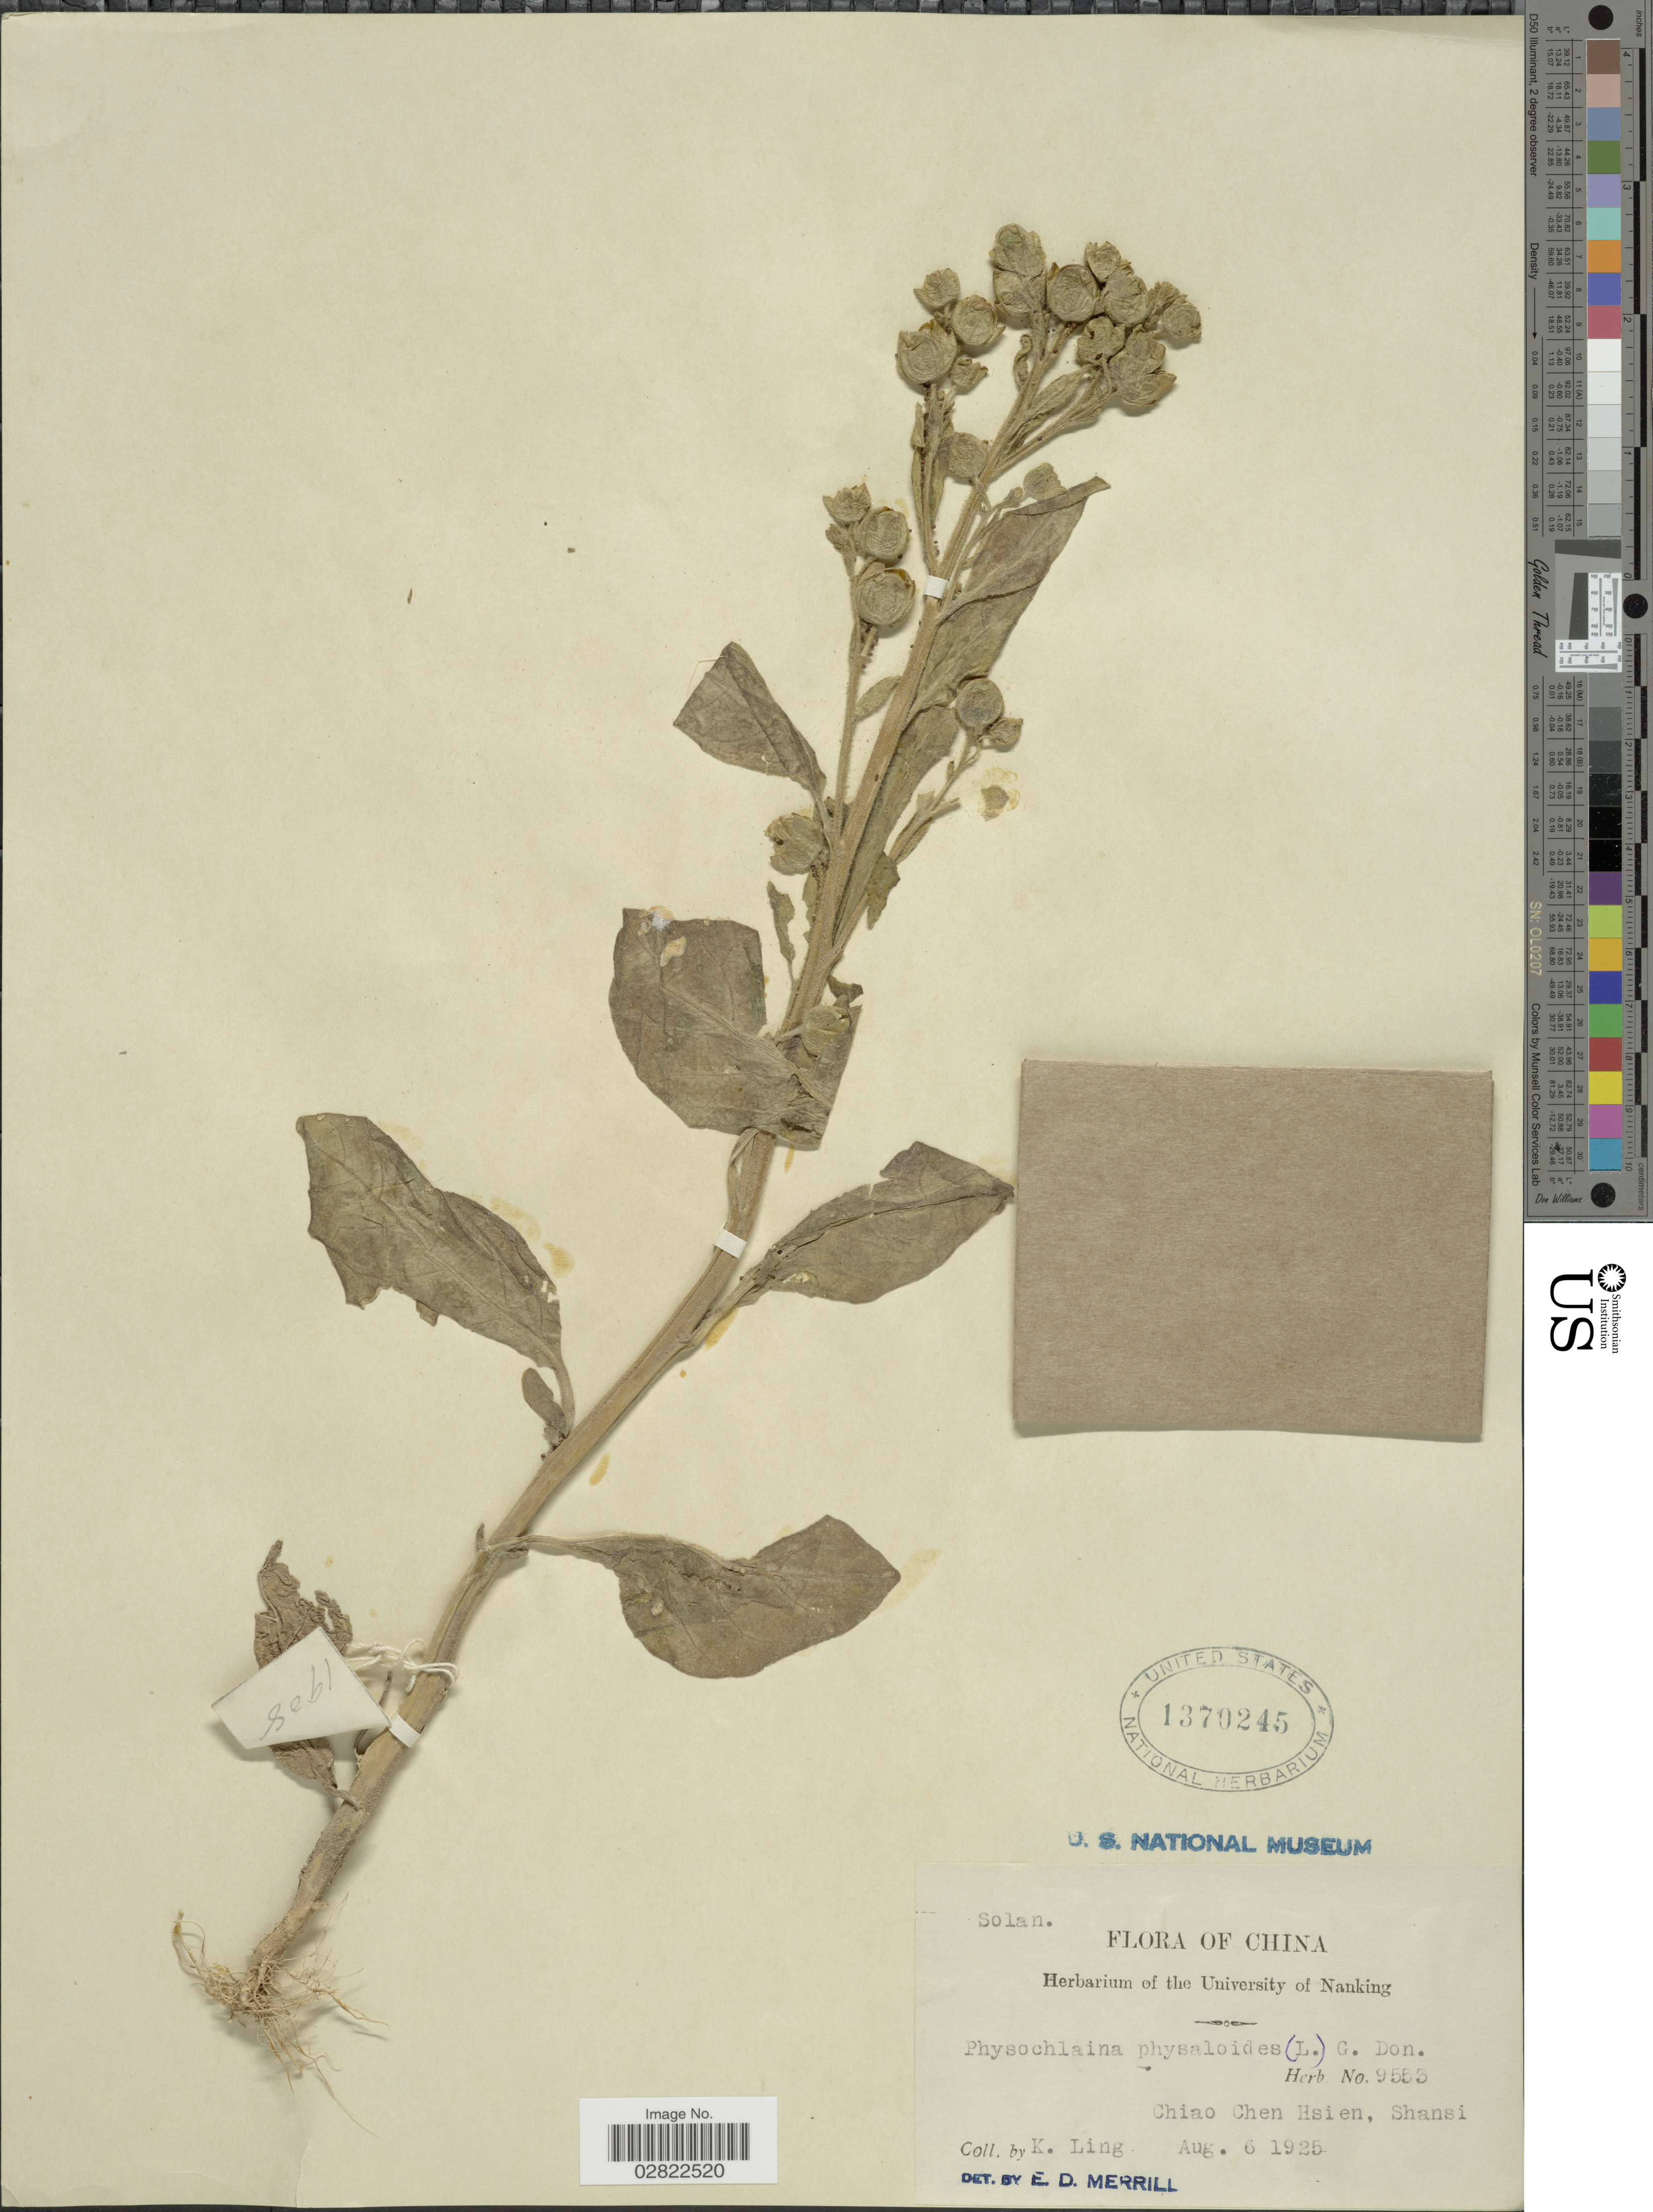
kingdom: Plantae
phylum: Tracheophyta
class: Magnoliopsida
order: Solanales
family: Solanaceae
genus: Physochlaina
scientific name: Physochlaina physaloides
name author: (L.) G. Don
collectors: K. Ling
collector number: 9553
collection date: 1925-08-06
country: China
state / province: Shanxi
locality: Chiao Chen Hsien, Shansi.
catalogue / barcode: US 1370245